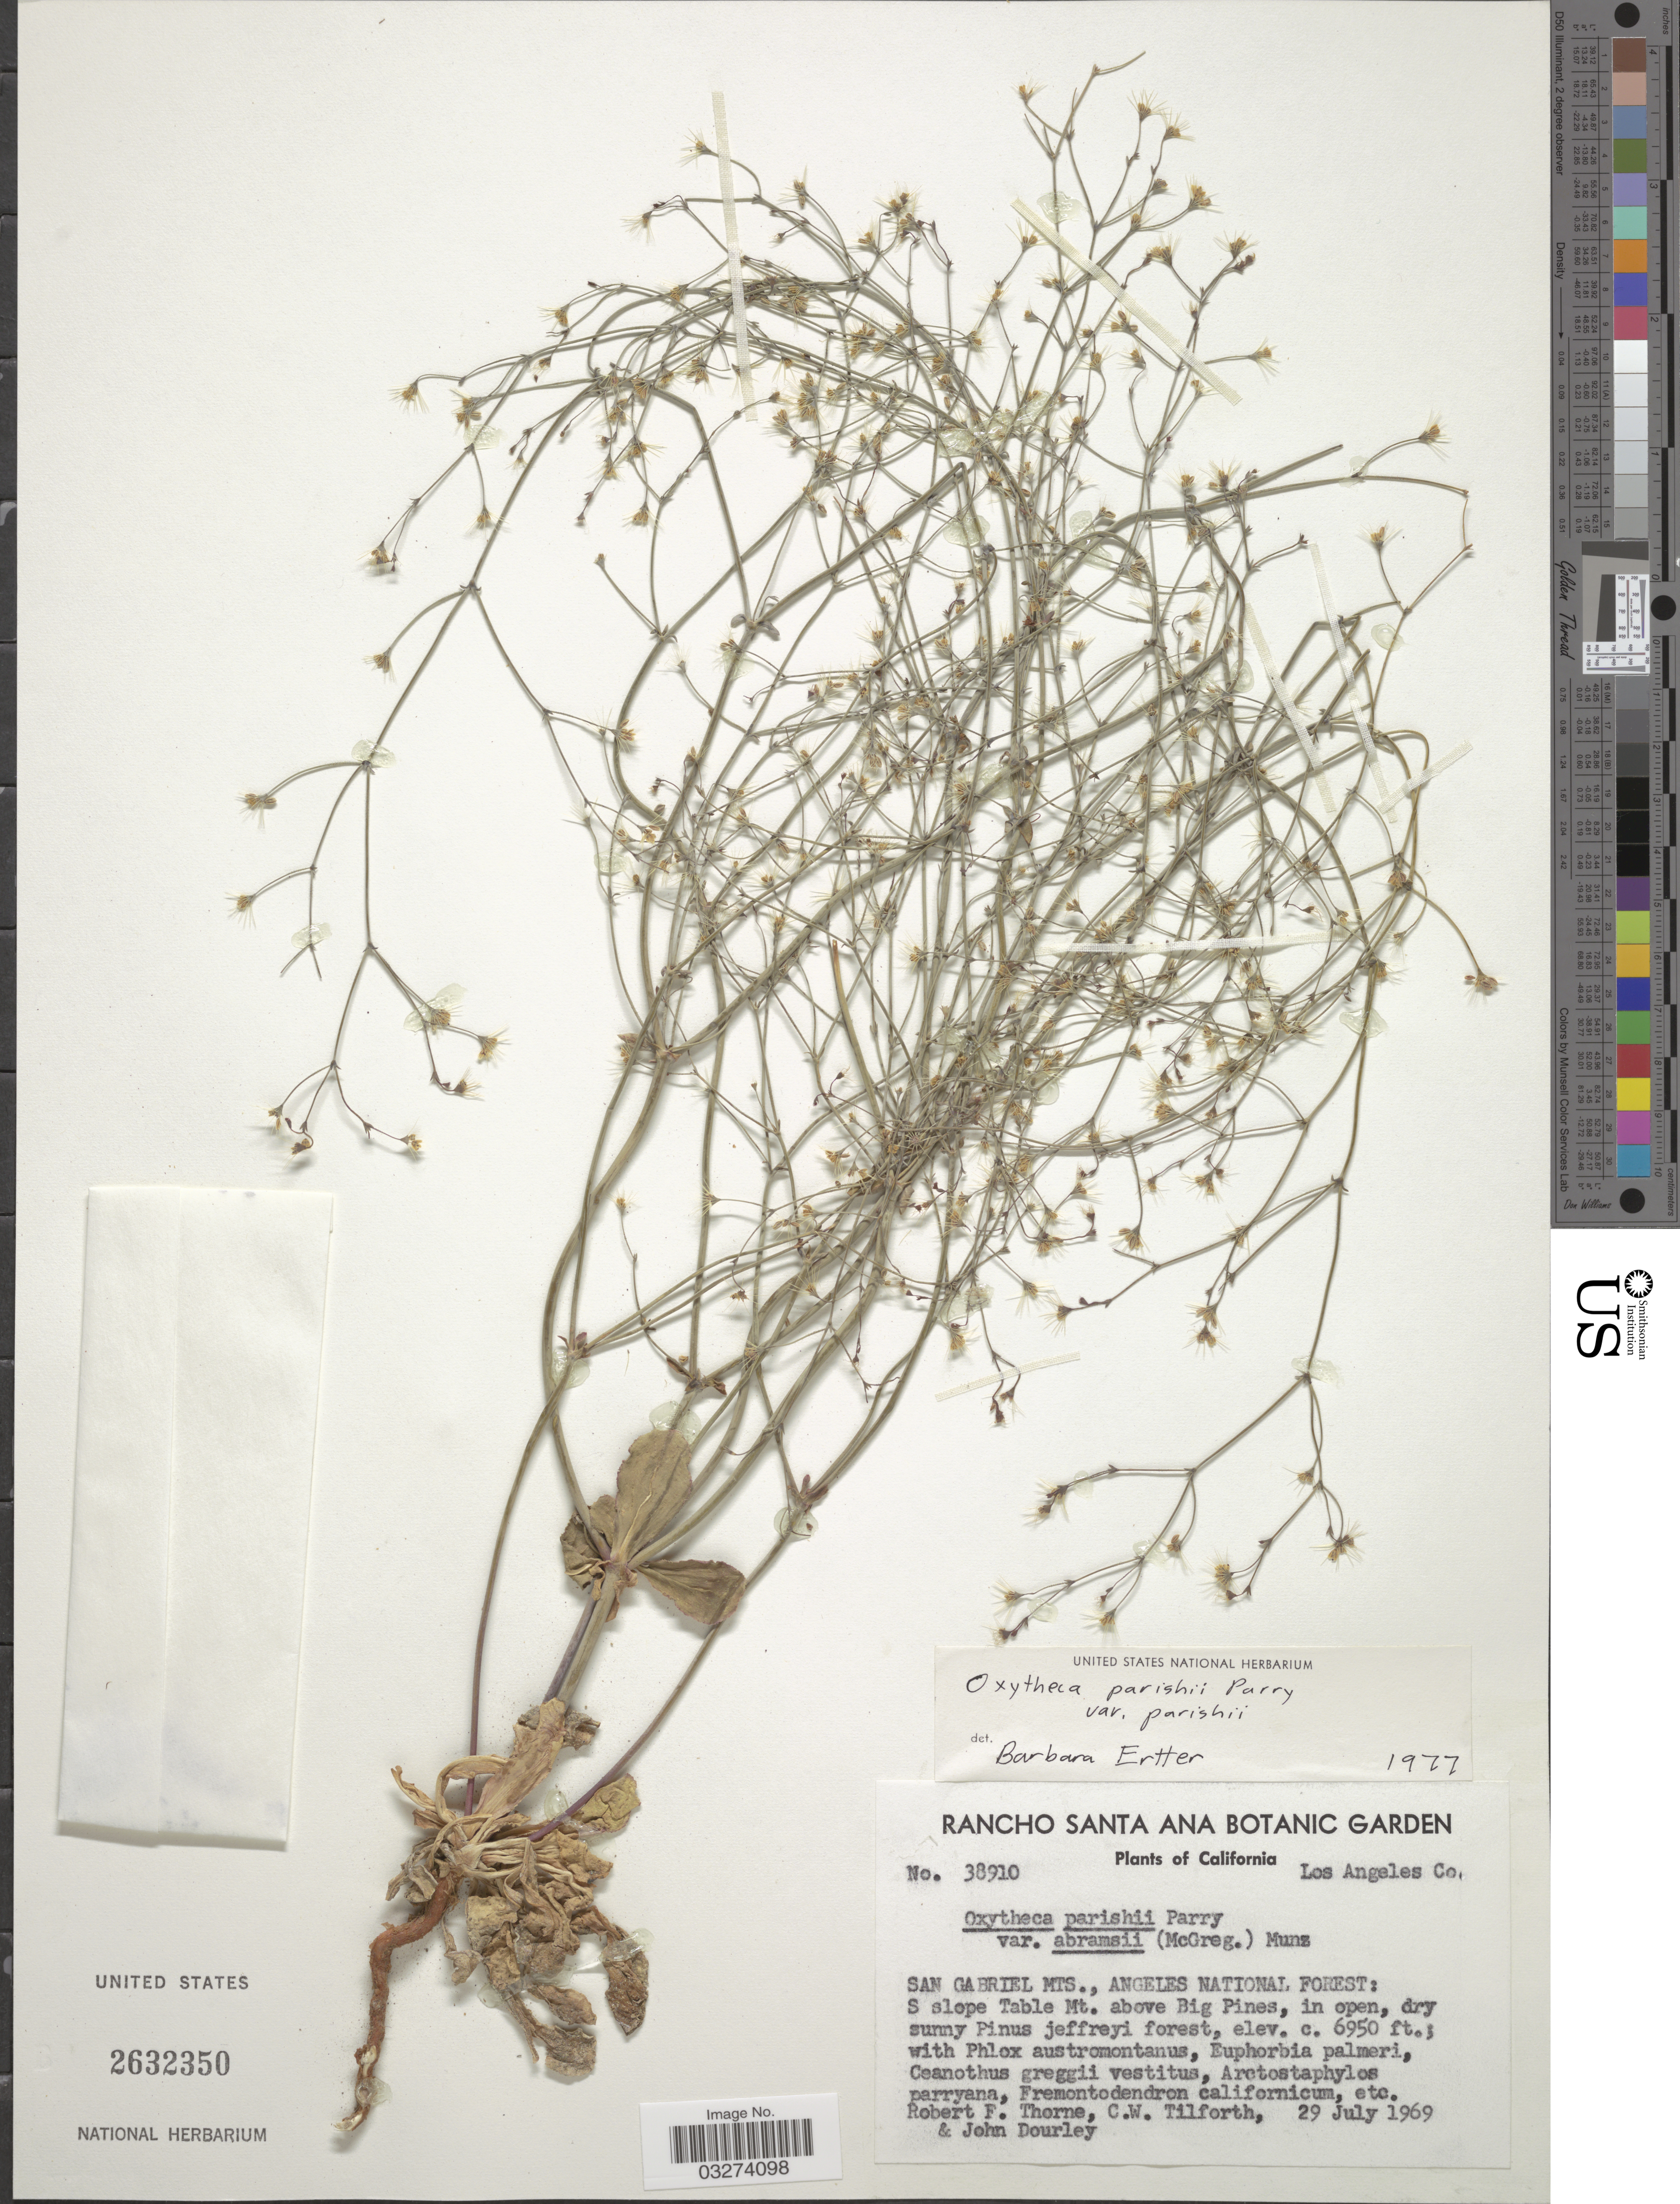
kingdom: Plantae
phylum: Tracheophyta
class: Magnoliopsida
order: Caryophyllales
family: Polygonaceae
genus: Acanthoscyphus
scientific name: Acanthoscyphus parishii var. parishii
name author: (Parry) Small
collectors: R. F. Thorne, C. Tilforth & J. Dourley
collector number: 38910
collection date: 1969-07-29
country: United States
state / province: California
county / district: Los Angeles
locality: Los Angeles County. San Gabriel Mts., Angeles National Forest: S slope Table Mt. above Big Pines, in open, dry sunny Pinus jeffreyi forest.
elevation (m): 2118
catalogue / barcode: US 2632350